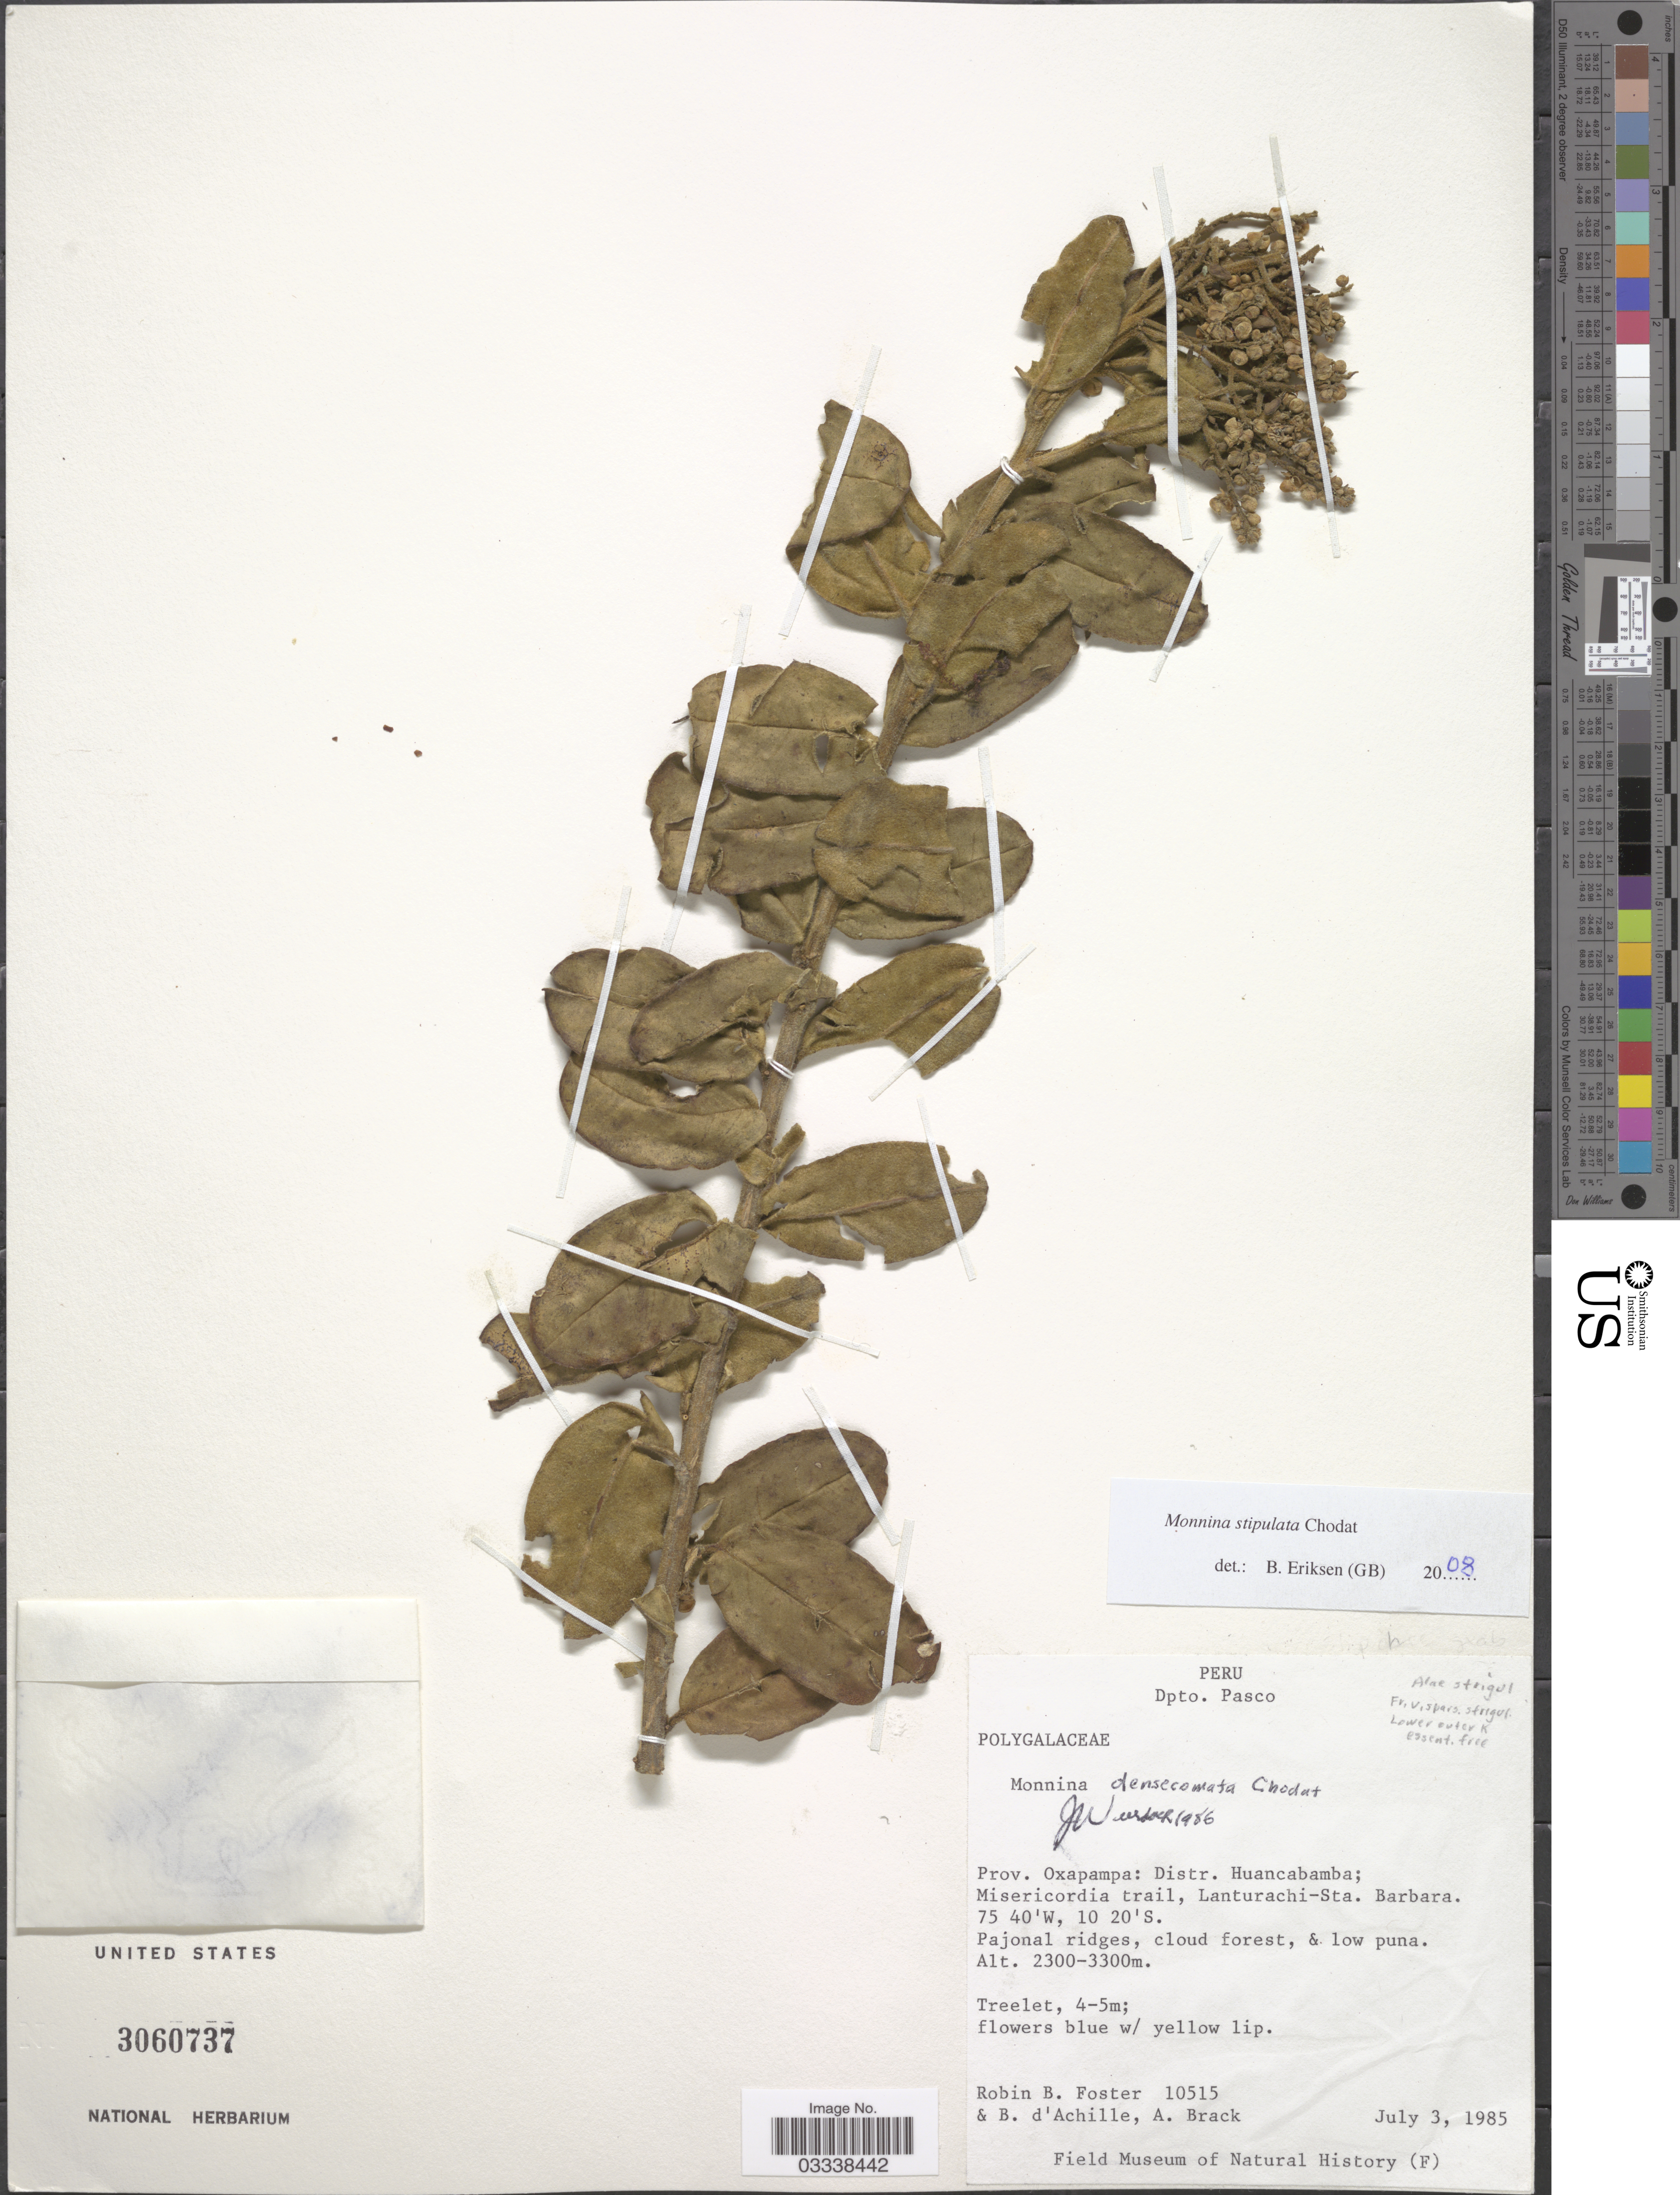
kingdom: Plantae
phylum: Tracheophyta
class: Magnoliopsida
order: Fabales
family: Polygalaceae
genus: Monnina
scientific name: Monnina stipulata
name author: Chodat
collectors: R. B. Foster, B. d'Achille & A. Brack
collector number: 10515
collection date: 1985-07-03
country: Peru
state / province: Pasco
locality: Dpto. Pasco. Prov. Oxapampa: Distr. Huancabamba; Misericordia trail, Lanturachi-Sta. Barbara.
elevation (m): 2300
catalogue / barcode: US 3060737